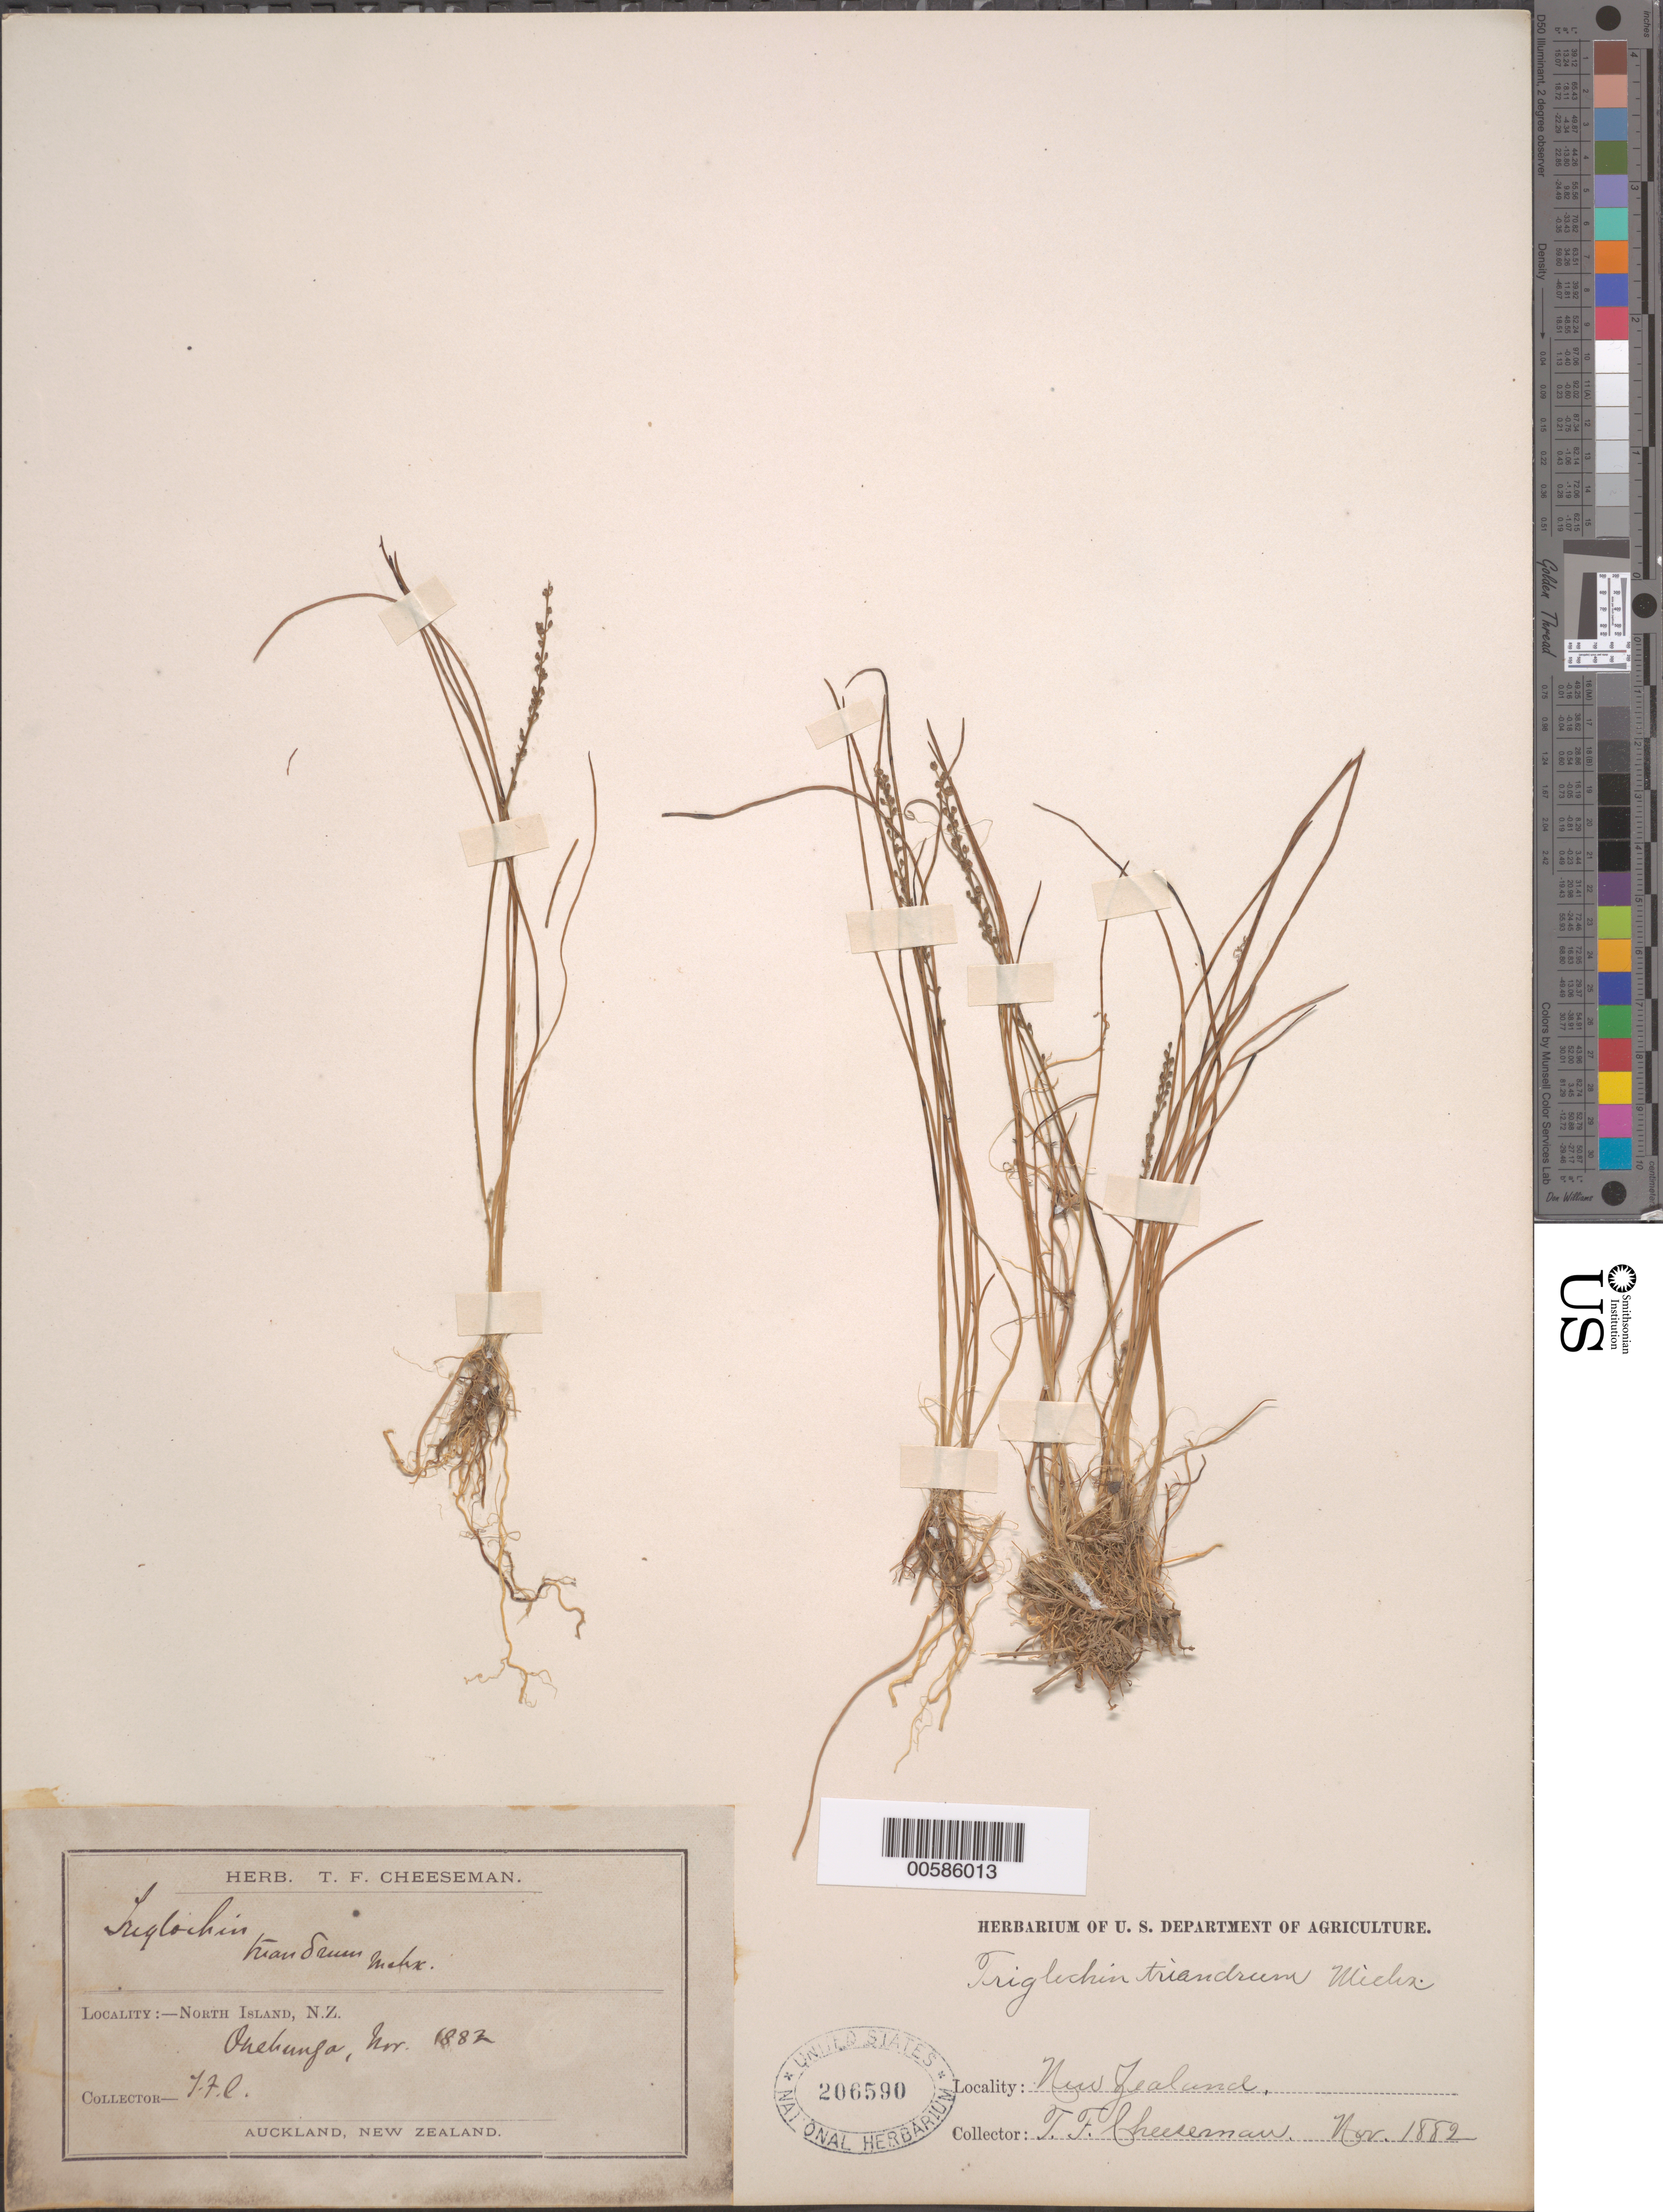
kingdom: Plantae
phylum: Tracheophyta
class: Liliopsida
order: Alismatales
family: Juncaginaceae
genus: Triglochin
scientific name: Triglochin striata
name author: Ruiz & Pav.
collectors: T. F. Cheeseman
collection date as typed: Nov 1882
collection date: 1882-11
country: New Zealand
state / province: Auckland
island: North Island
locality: Onekeneke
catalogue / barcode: US 206590